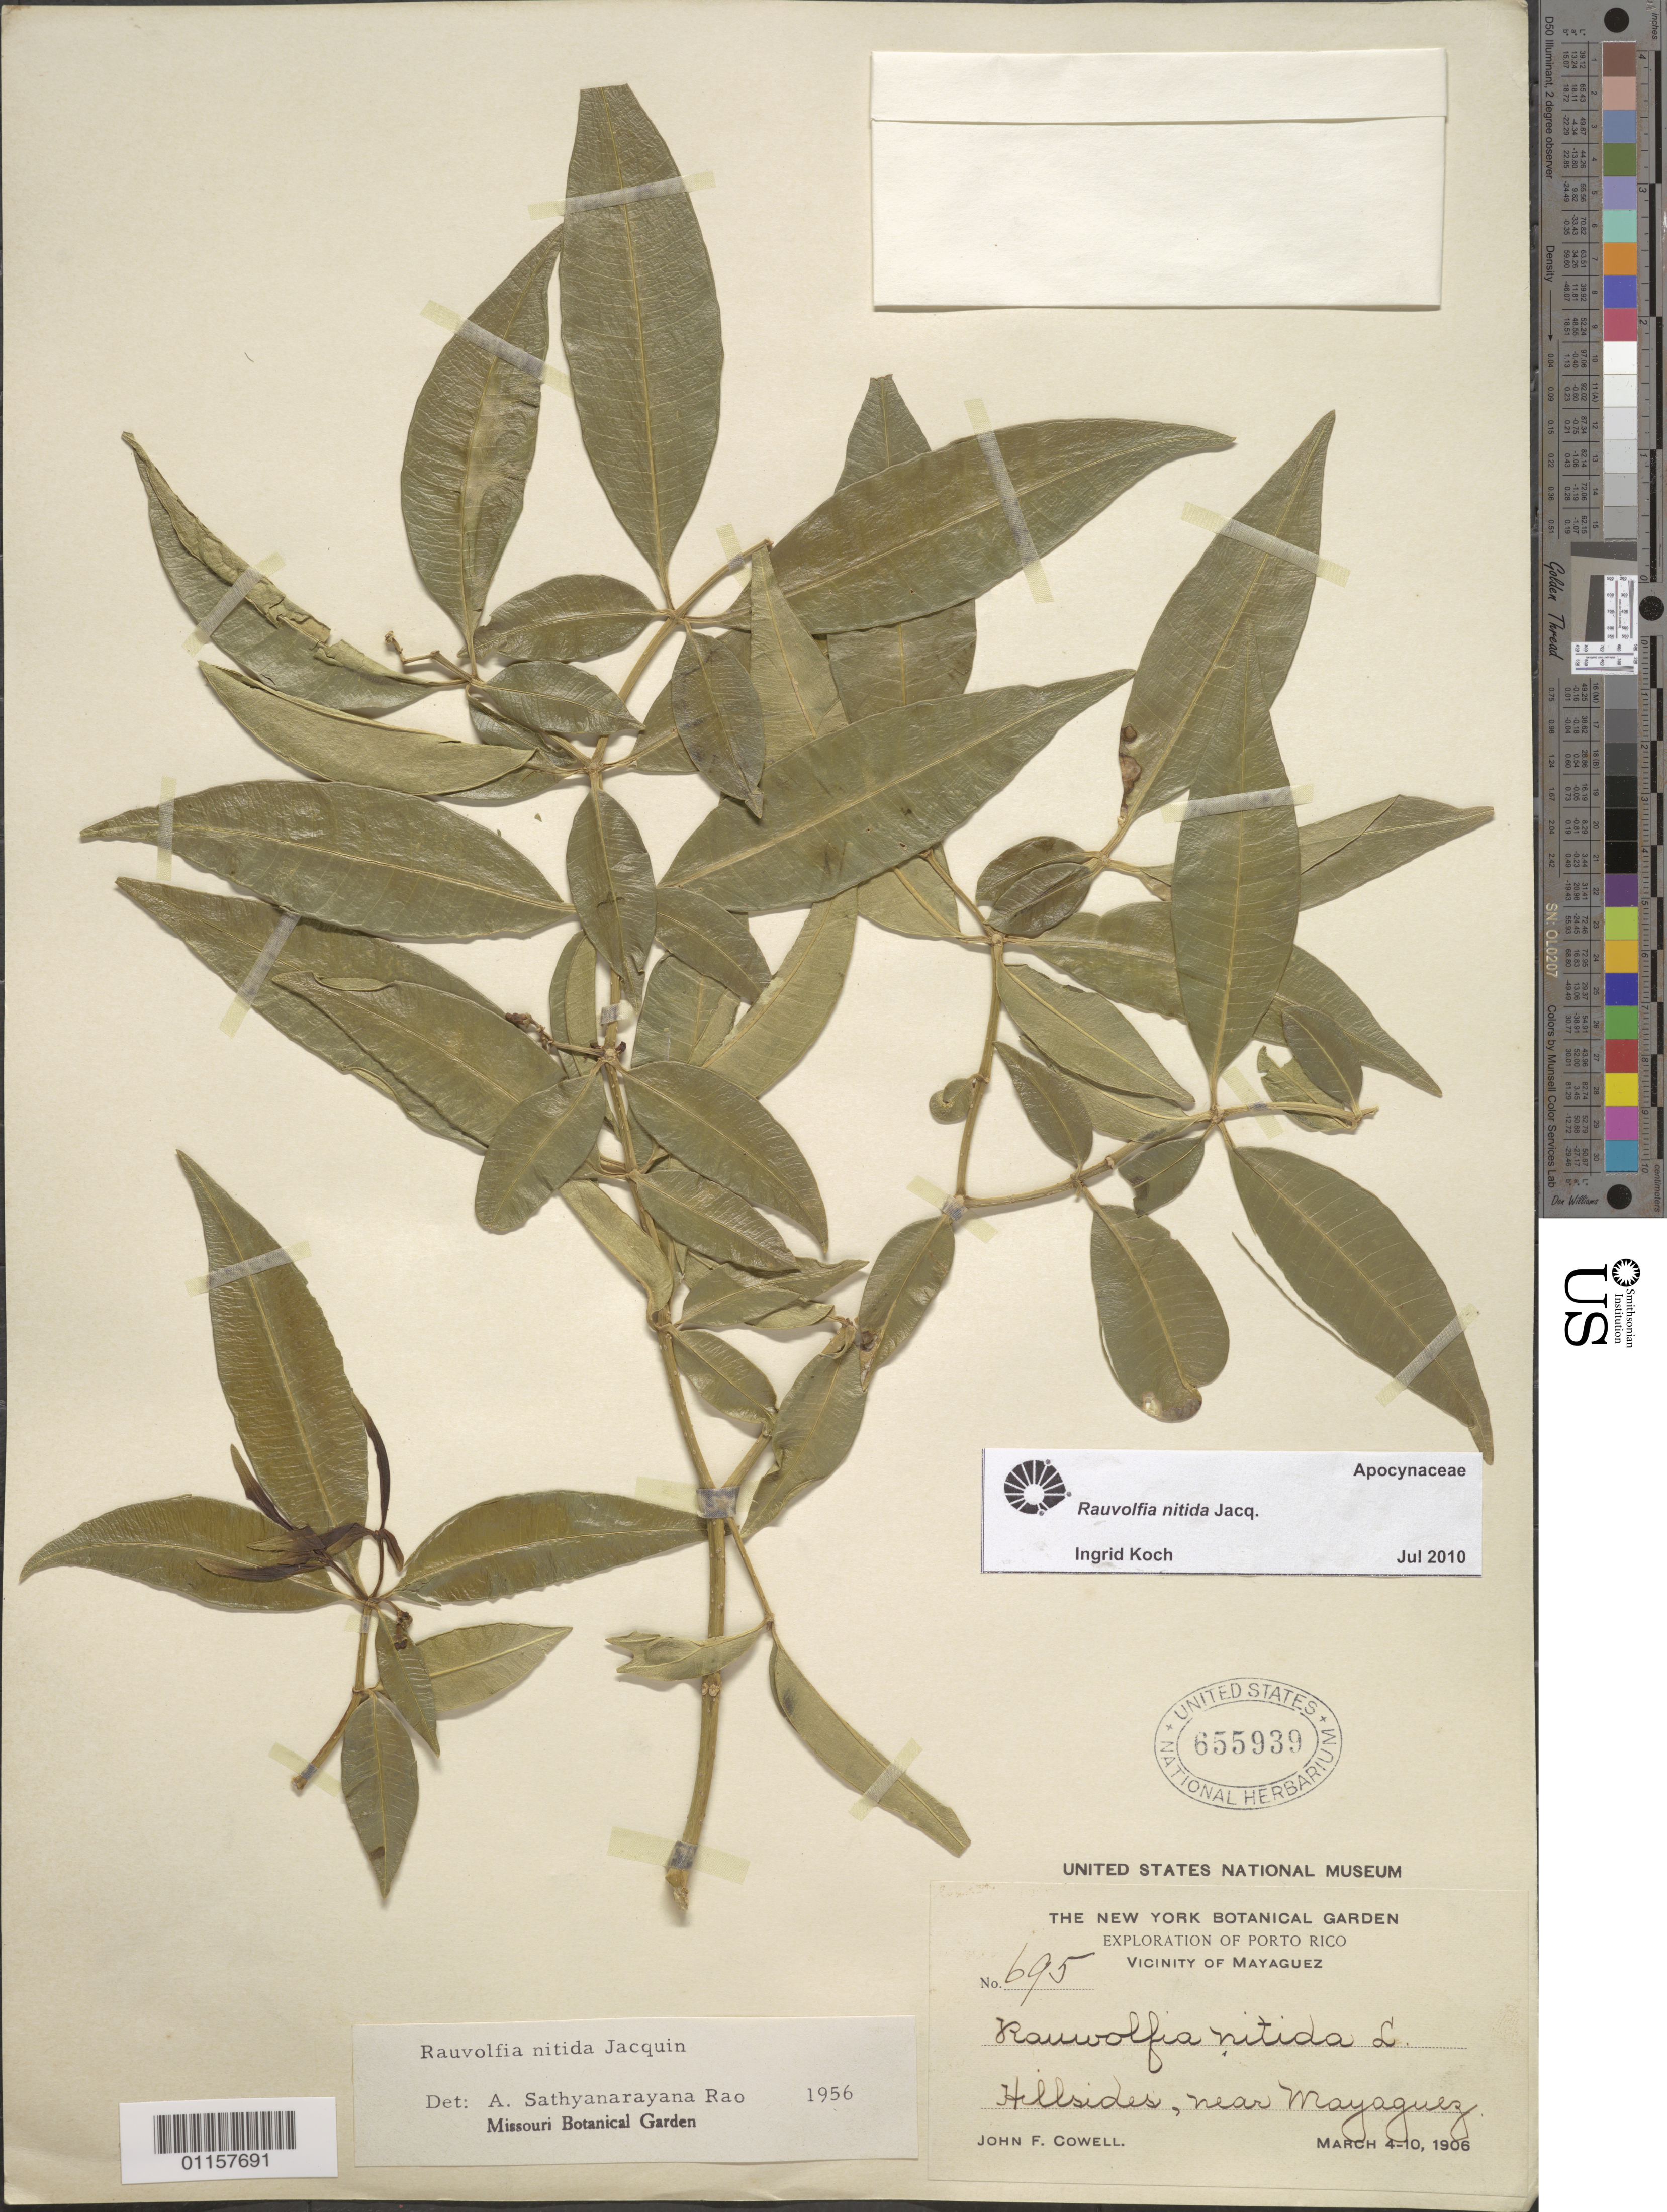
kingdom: Plantae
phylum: Tracheophyta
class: Magnoliopsida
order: Gentianales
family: Apocynaceae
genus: Rauvolfia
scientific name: Rauvolfia nitida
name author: Jacq.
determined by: Koch, I.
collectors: J. F. Cowell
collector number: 695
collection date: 1906-03-04/1906-03-10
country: Puerto Rico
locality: Mayaguez, near.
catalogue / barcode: US 655939